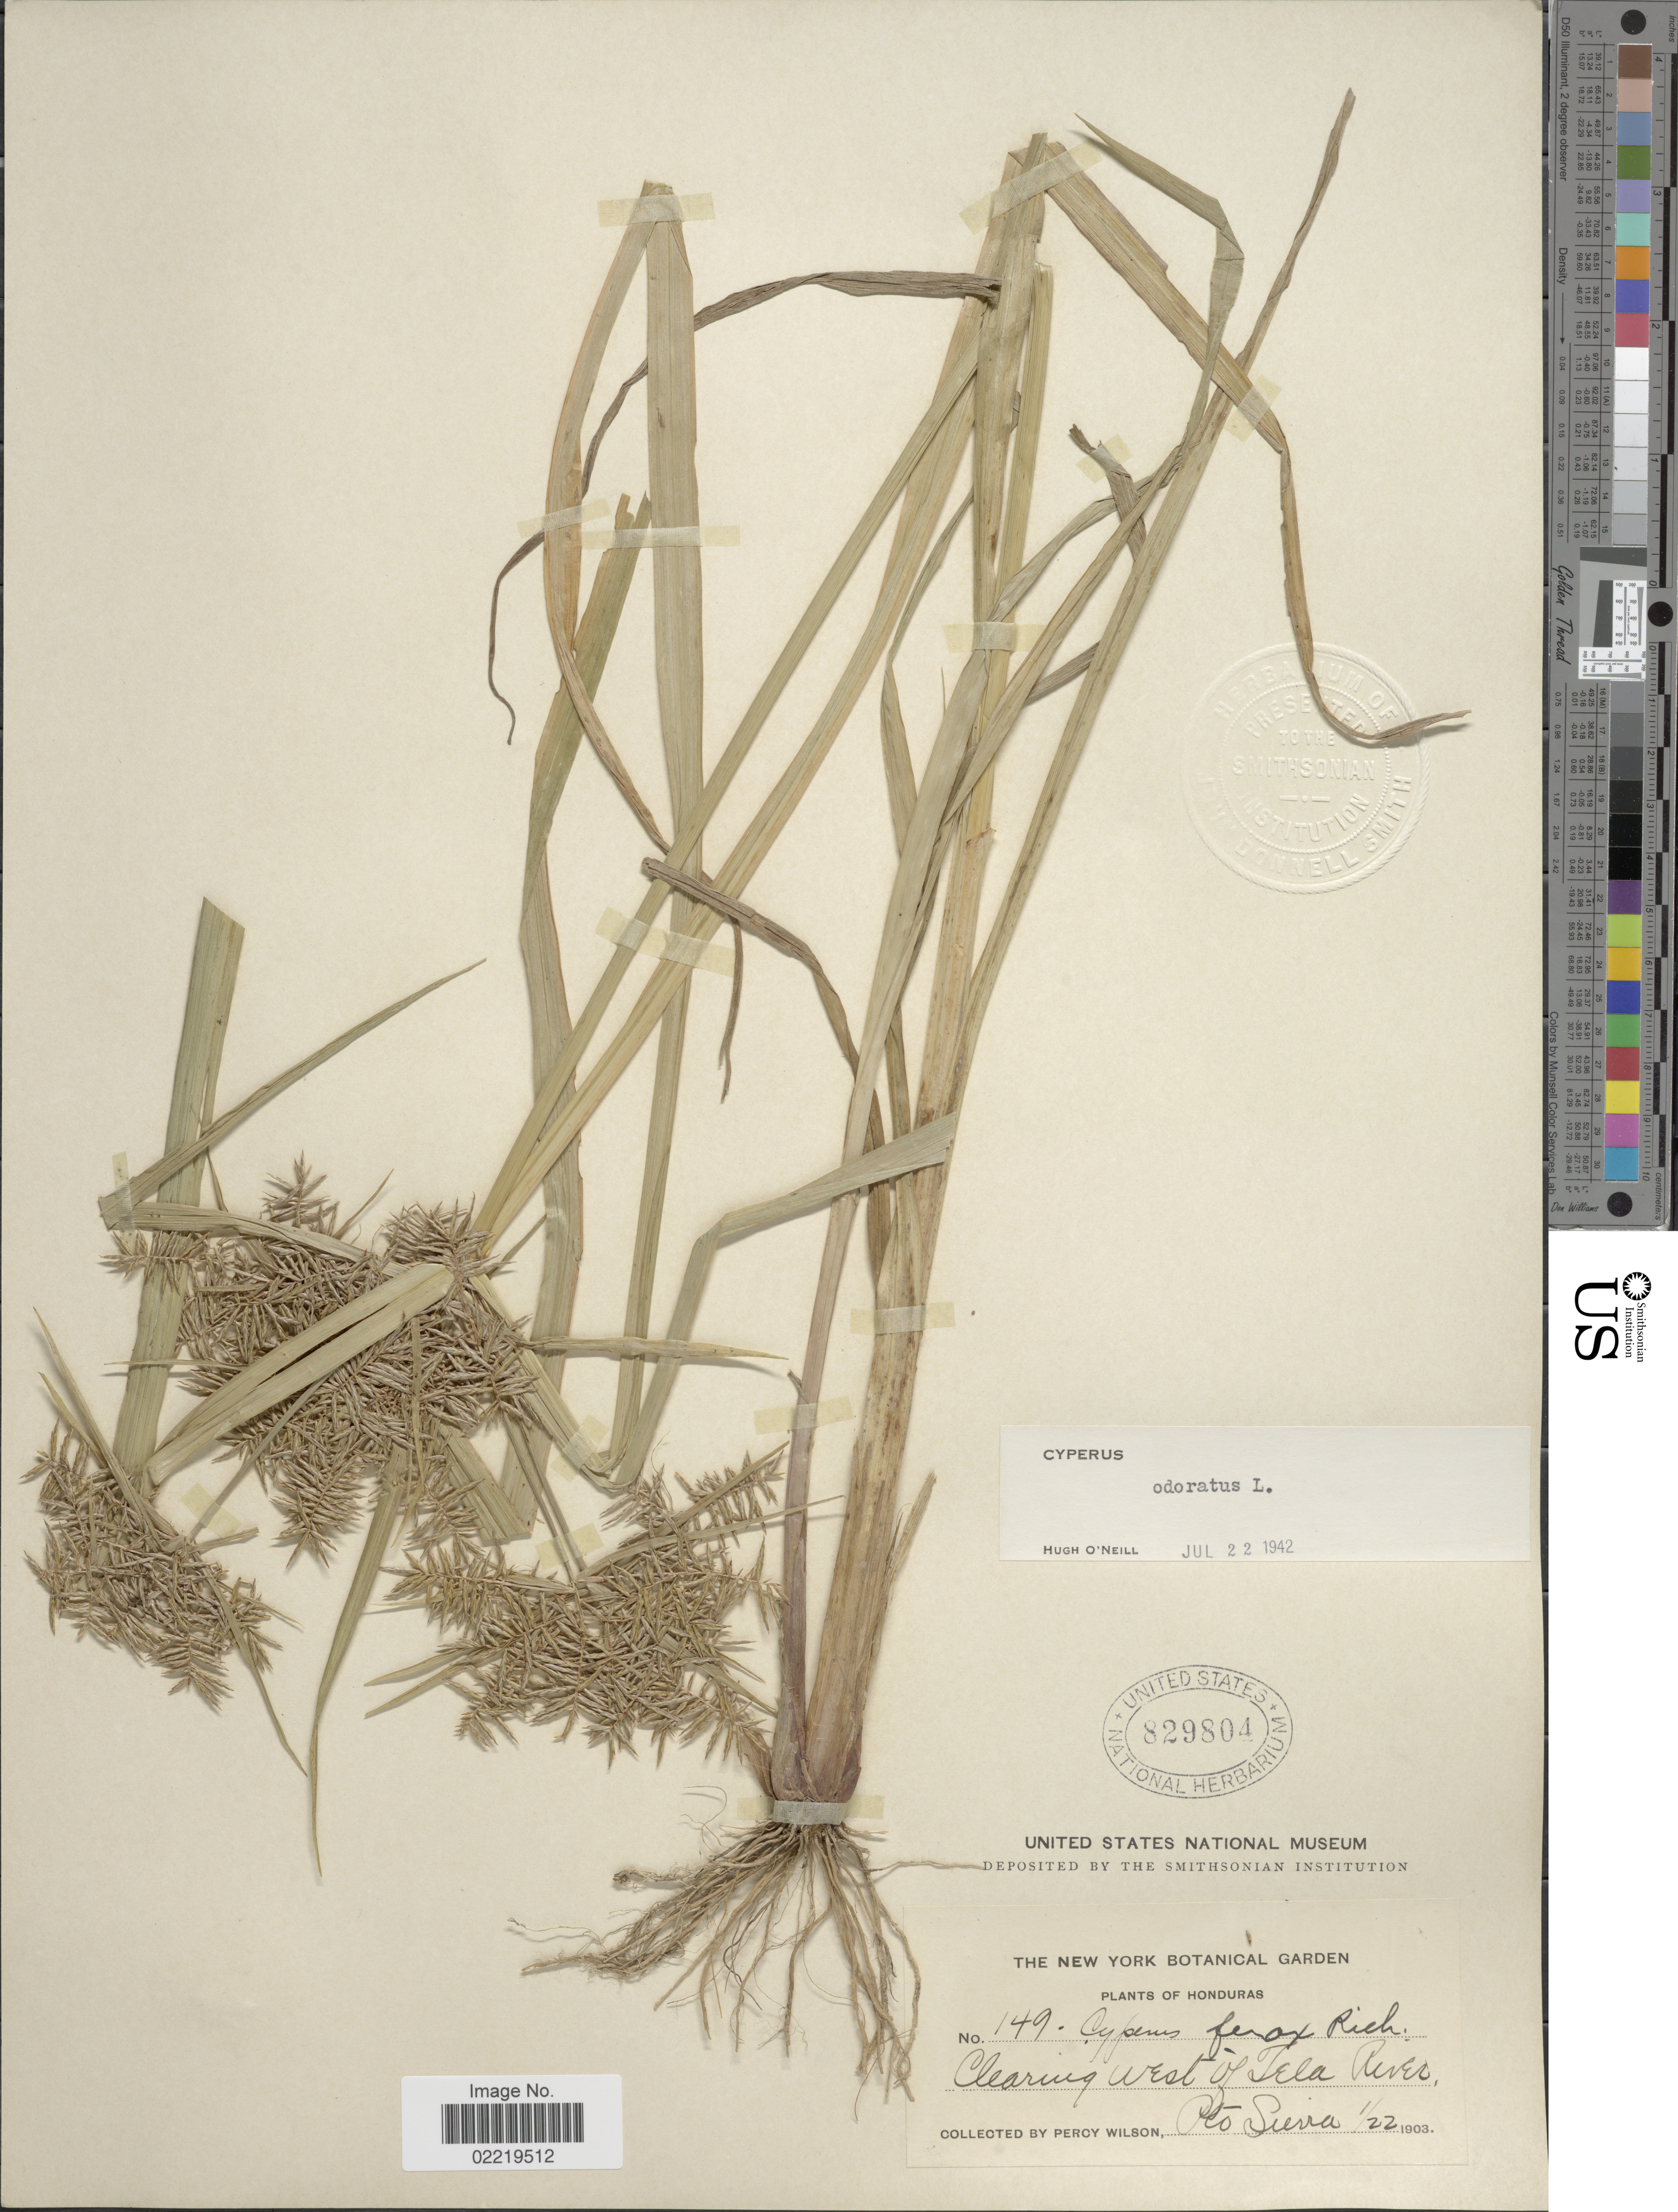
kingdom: Plantae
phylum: Tracheophyta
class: Liliopsida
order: Poales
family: Cyperaceae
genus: Cyperus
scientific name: Cyperus odoratus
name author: L.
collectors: P. Wilson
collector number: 149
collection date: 1903-01-22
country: Honduras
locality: Clearing west of Tela River, Pto. Sierra.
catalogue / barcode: US 829804